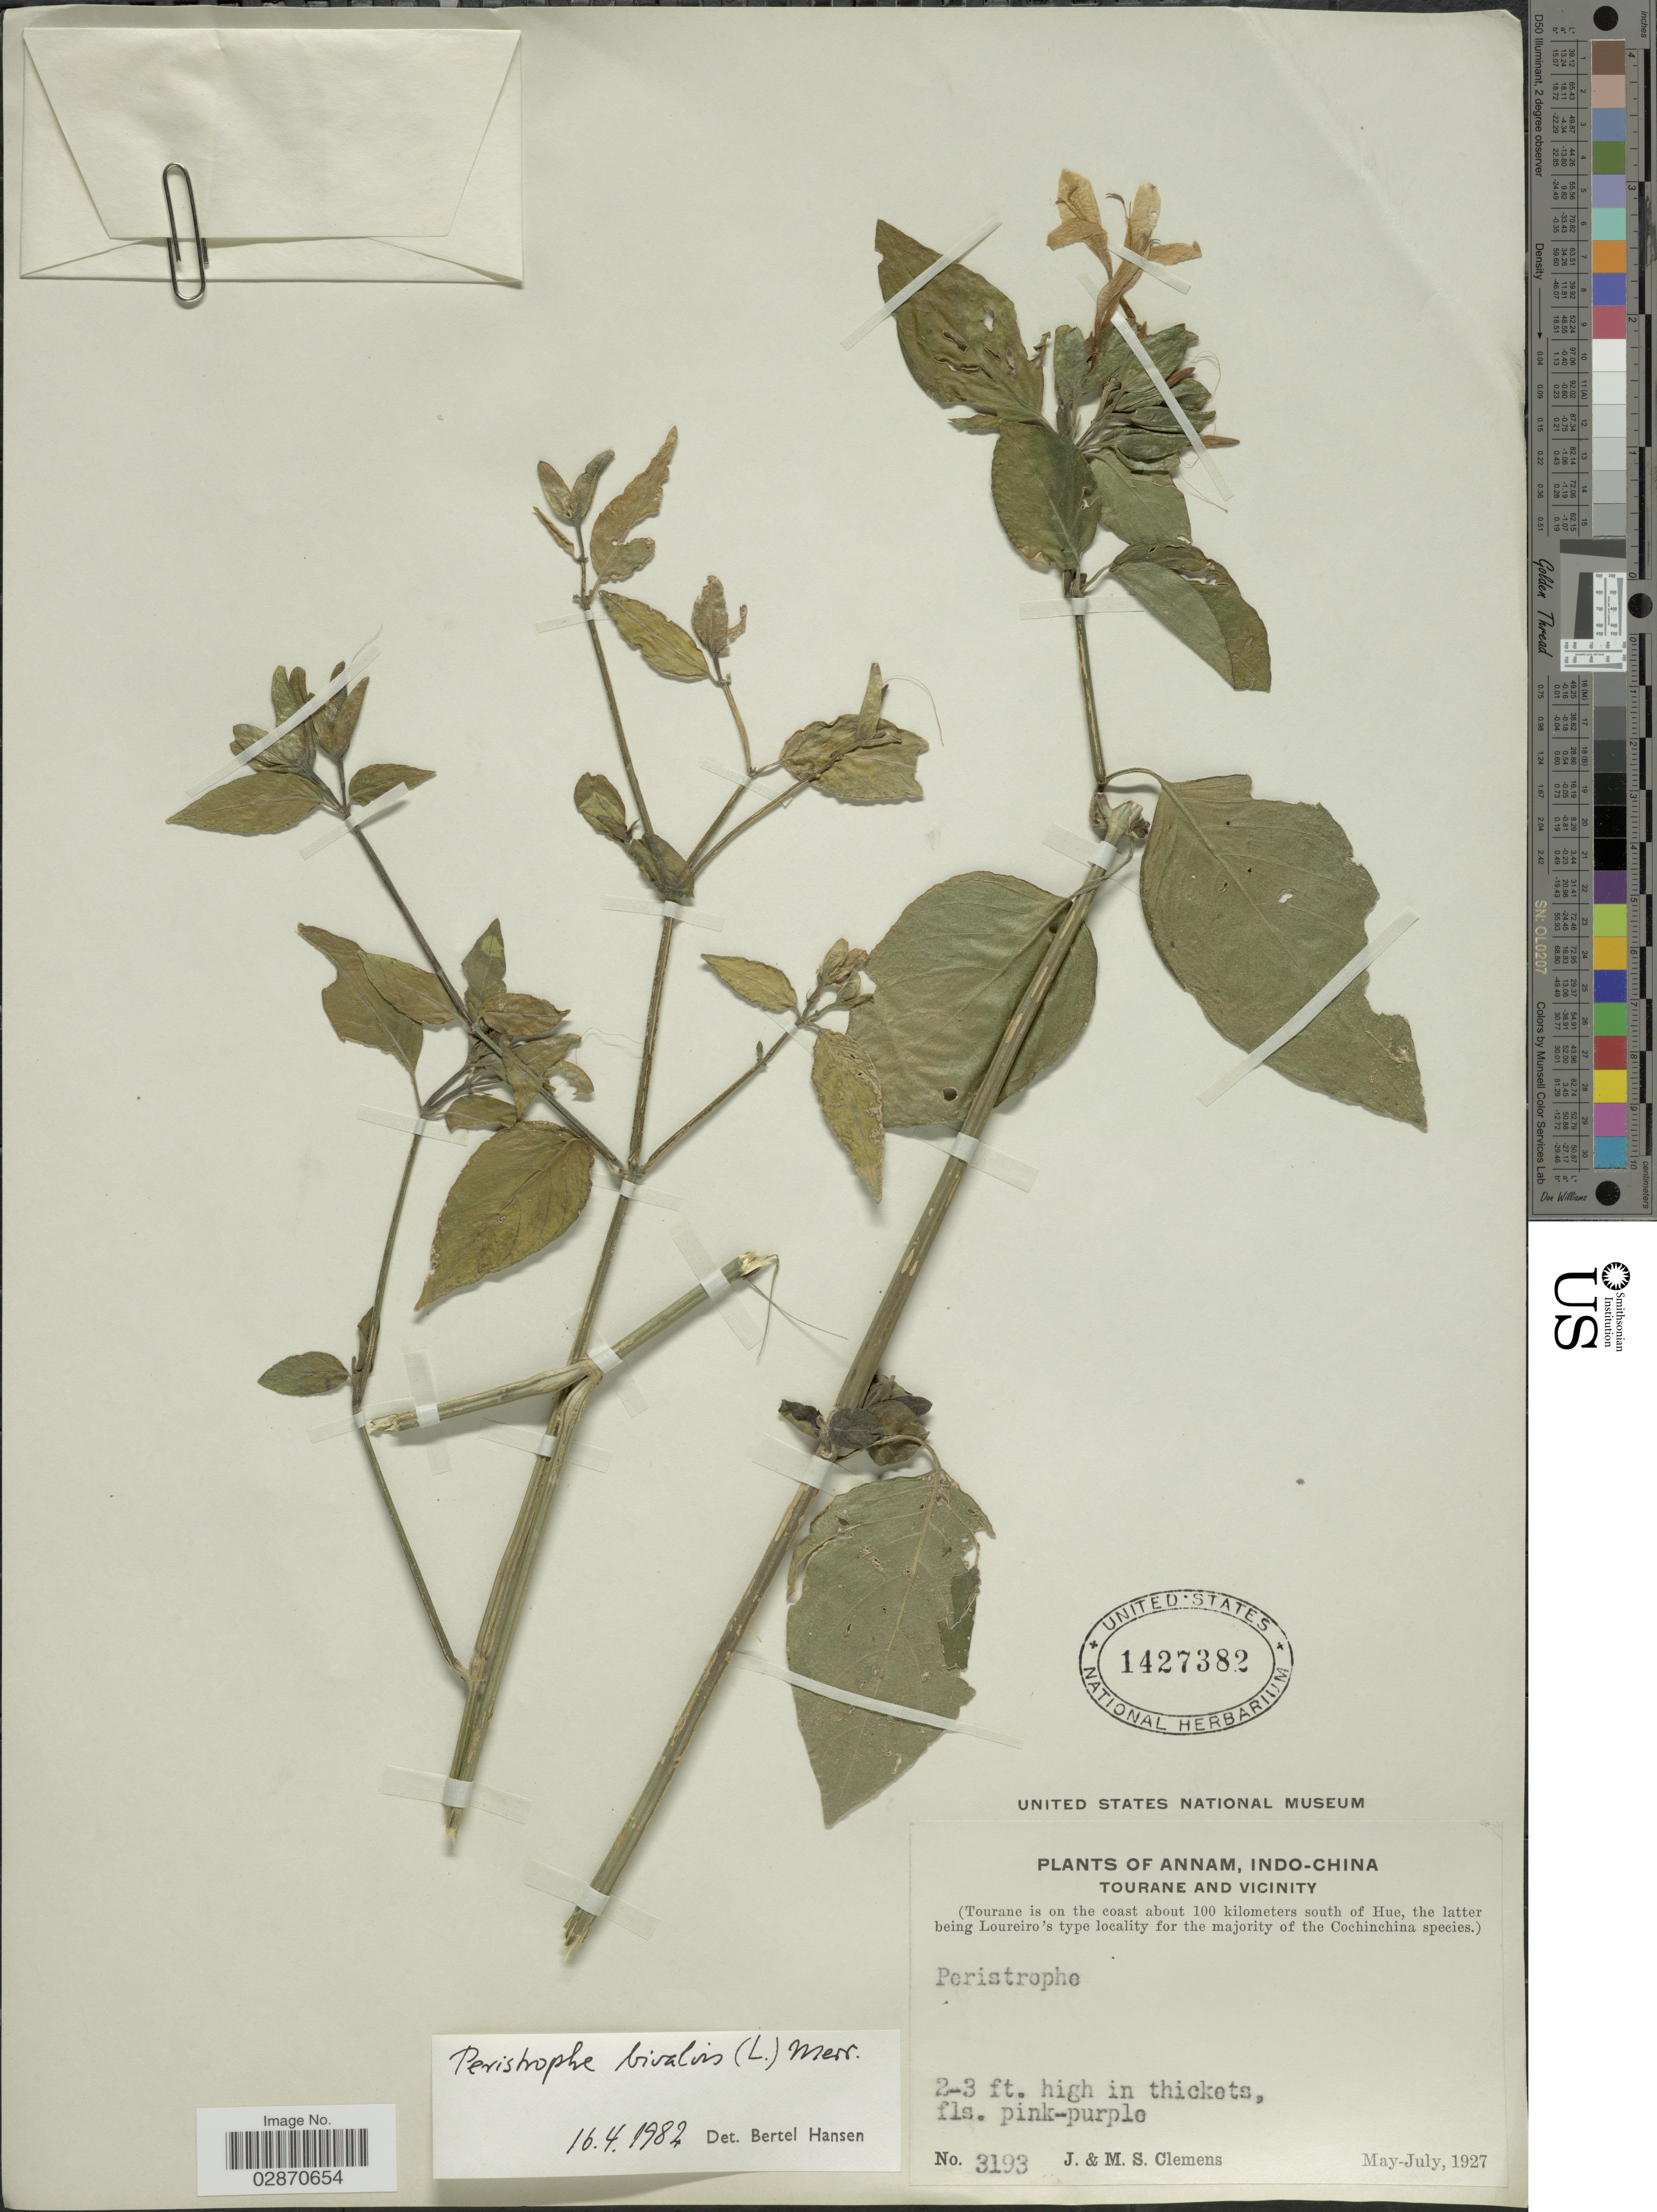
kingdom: Plantae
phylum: Tracheophyta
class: Magnoliopsida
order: Lamiales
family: Acanthaceae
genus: Peristrophe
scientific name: Peristrophe bivalvis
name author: (L.) Merr.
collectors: J. Clemens & M. S. Clemens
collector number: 3193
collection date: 1927-05/1927-07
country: Vietnam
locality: Annam, Indo-China. Tourane and Vicinity. (Tourane is on the coast about 100 kilometers south of Hue).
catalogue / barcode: US 1427382